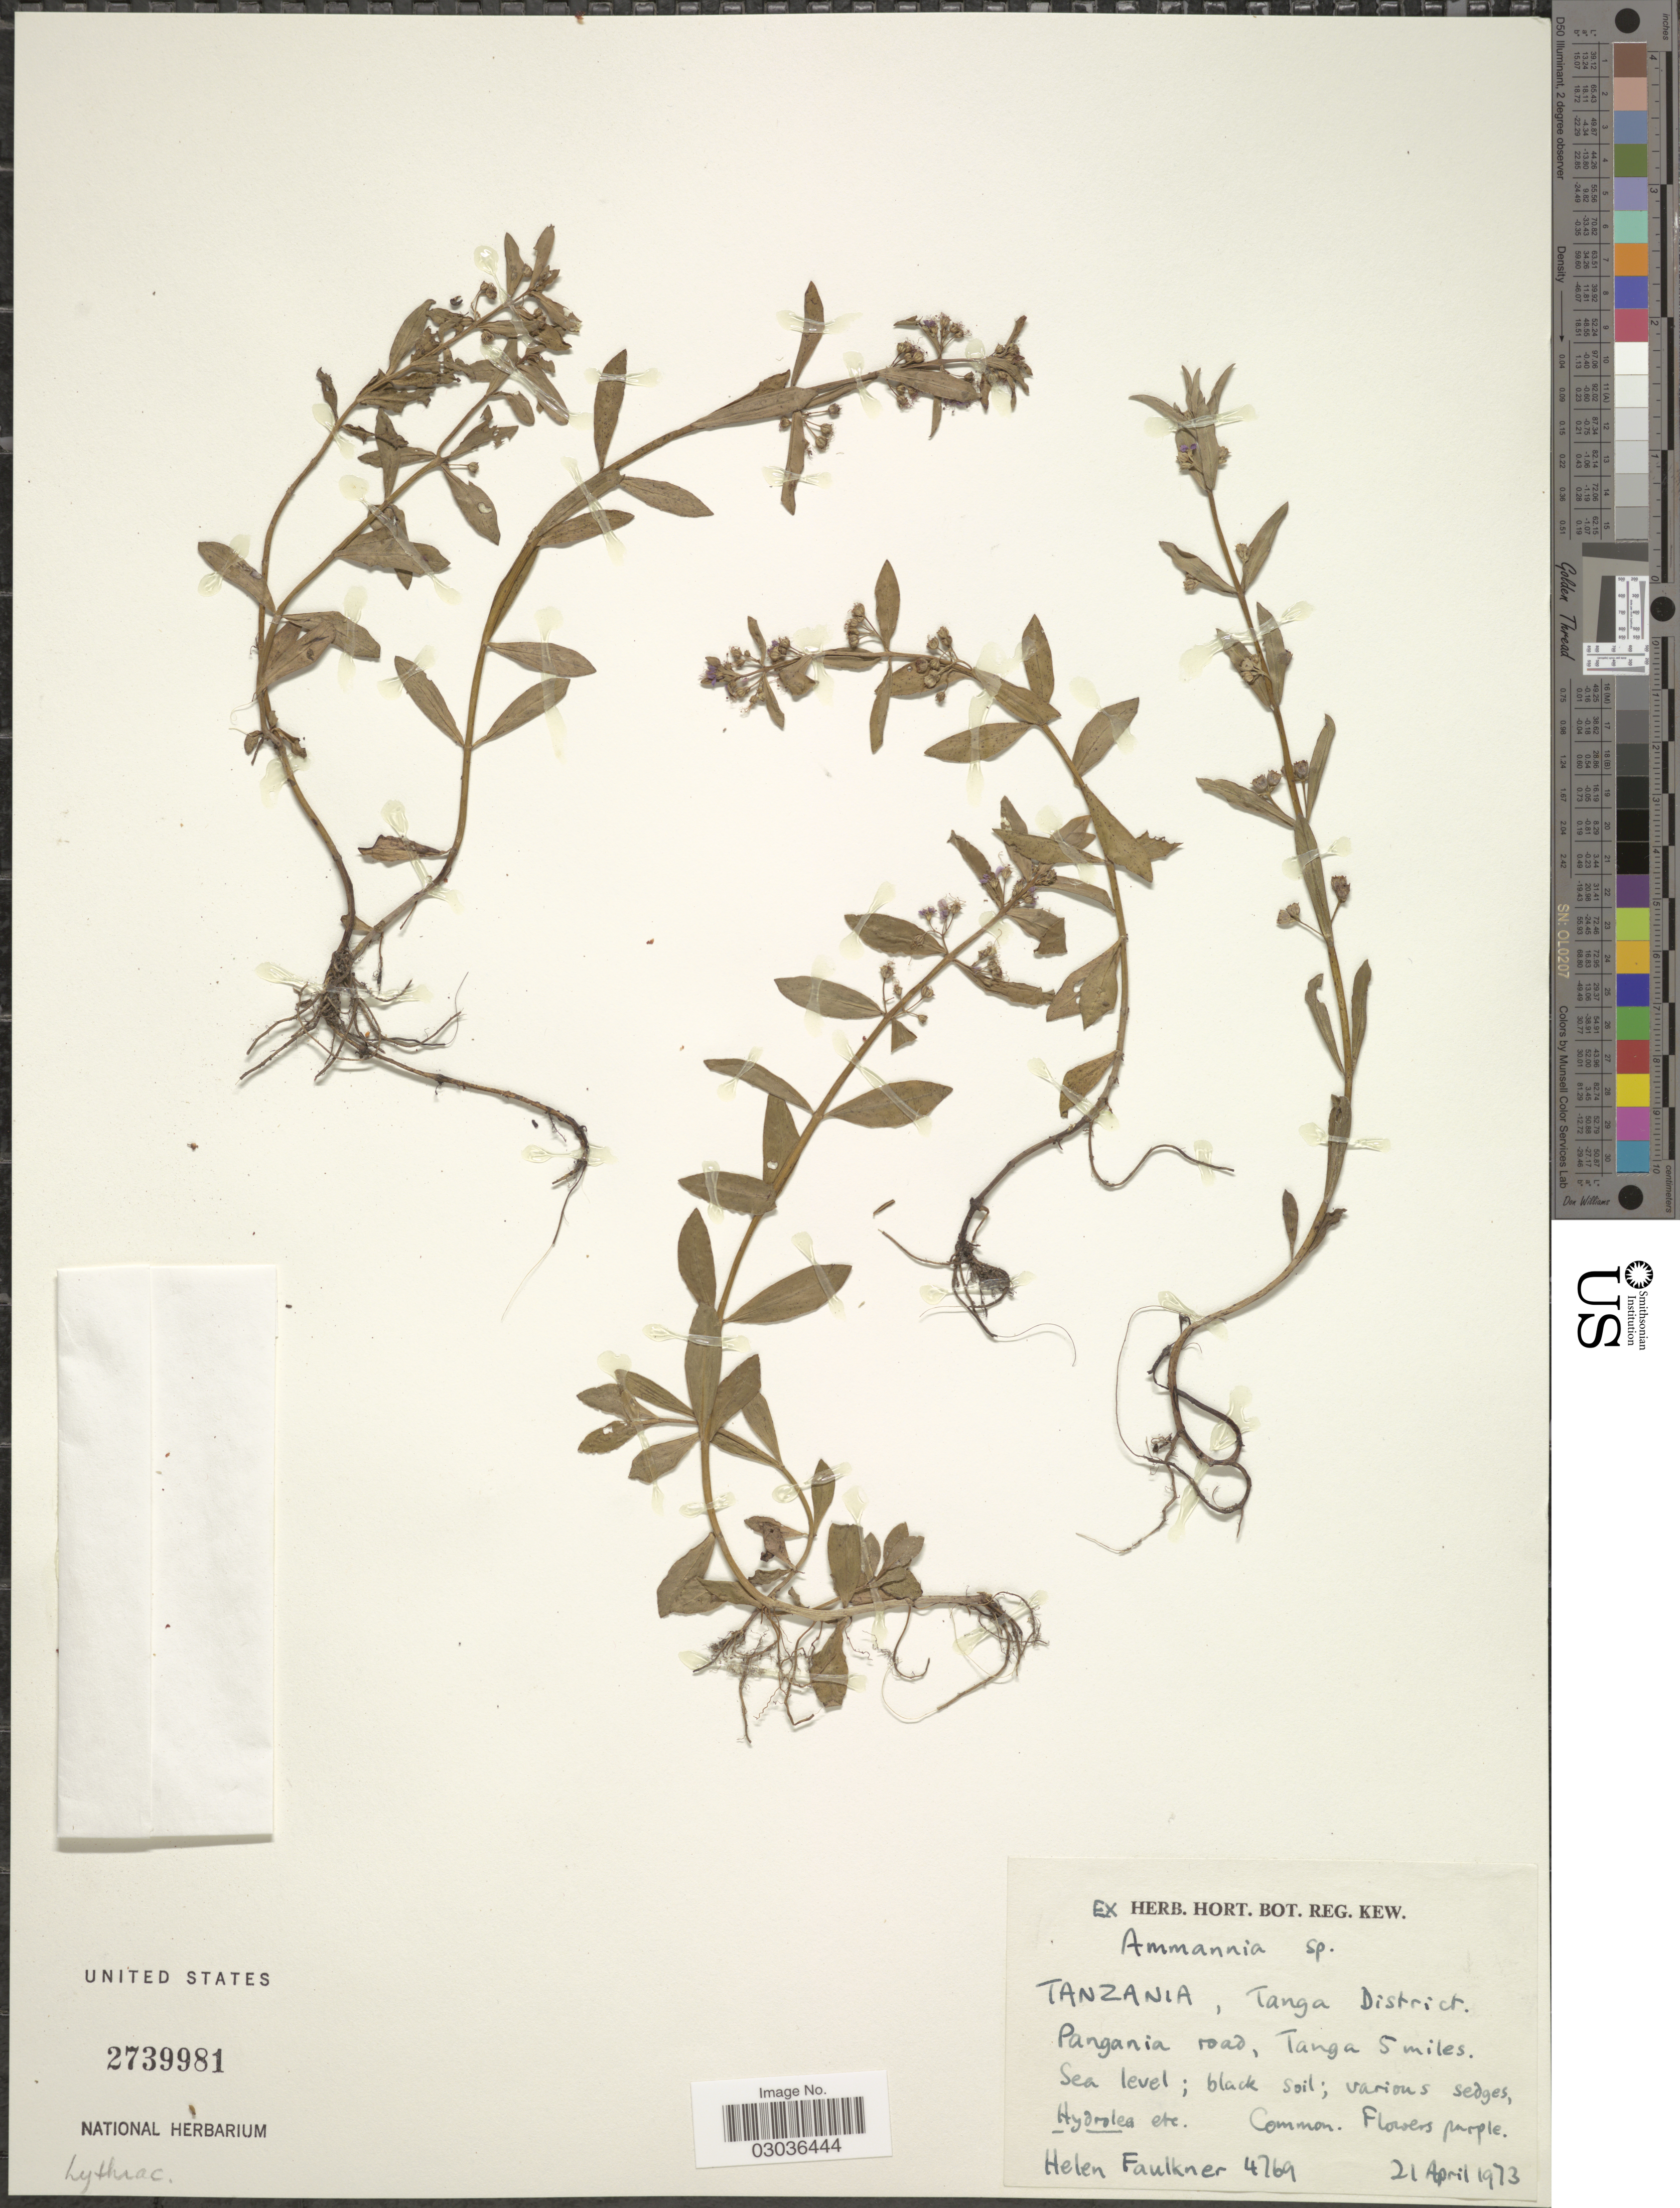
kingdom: Plantae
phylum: Tracheophyta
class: Magnoliopsida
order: Myrtales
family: Lythraceae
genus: Ammannia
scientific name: Ammannia sp.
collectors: H. Faulkner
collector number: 4769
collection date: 1973-04-21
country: Tanzania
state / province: Tanga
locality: Tanga District. Pangania road, Tanga 5 miles.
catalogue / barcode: US 2739981